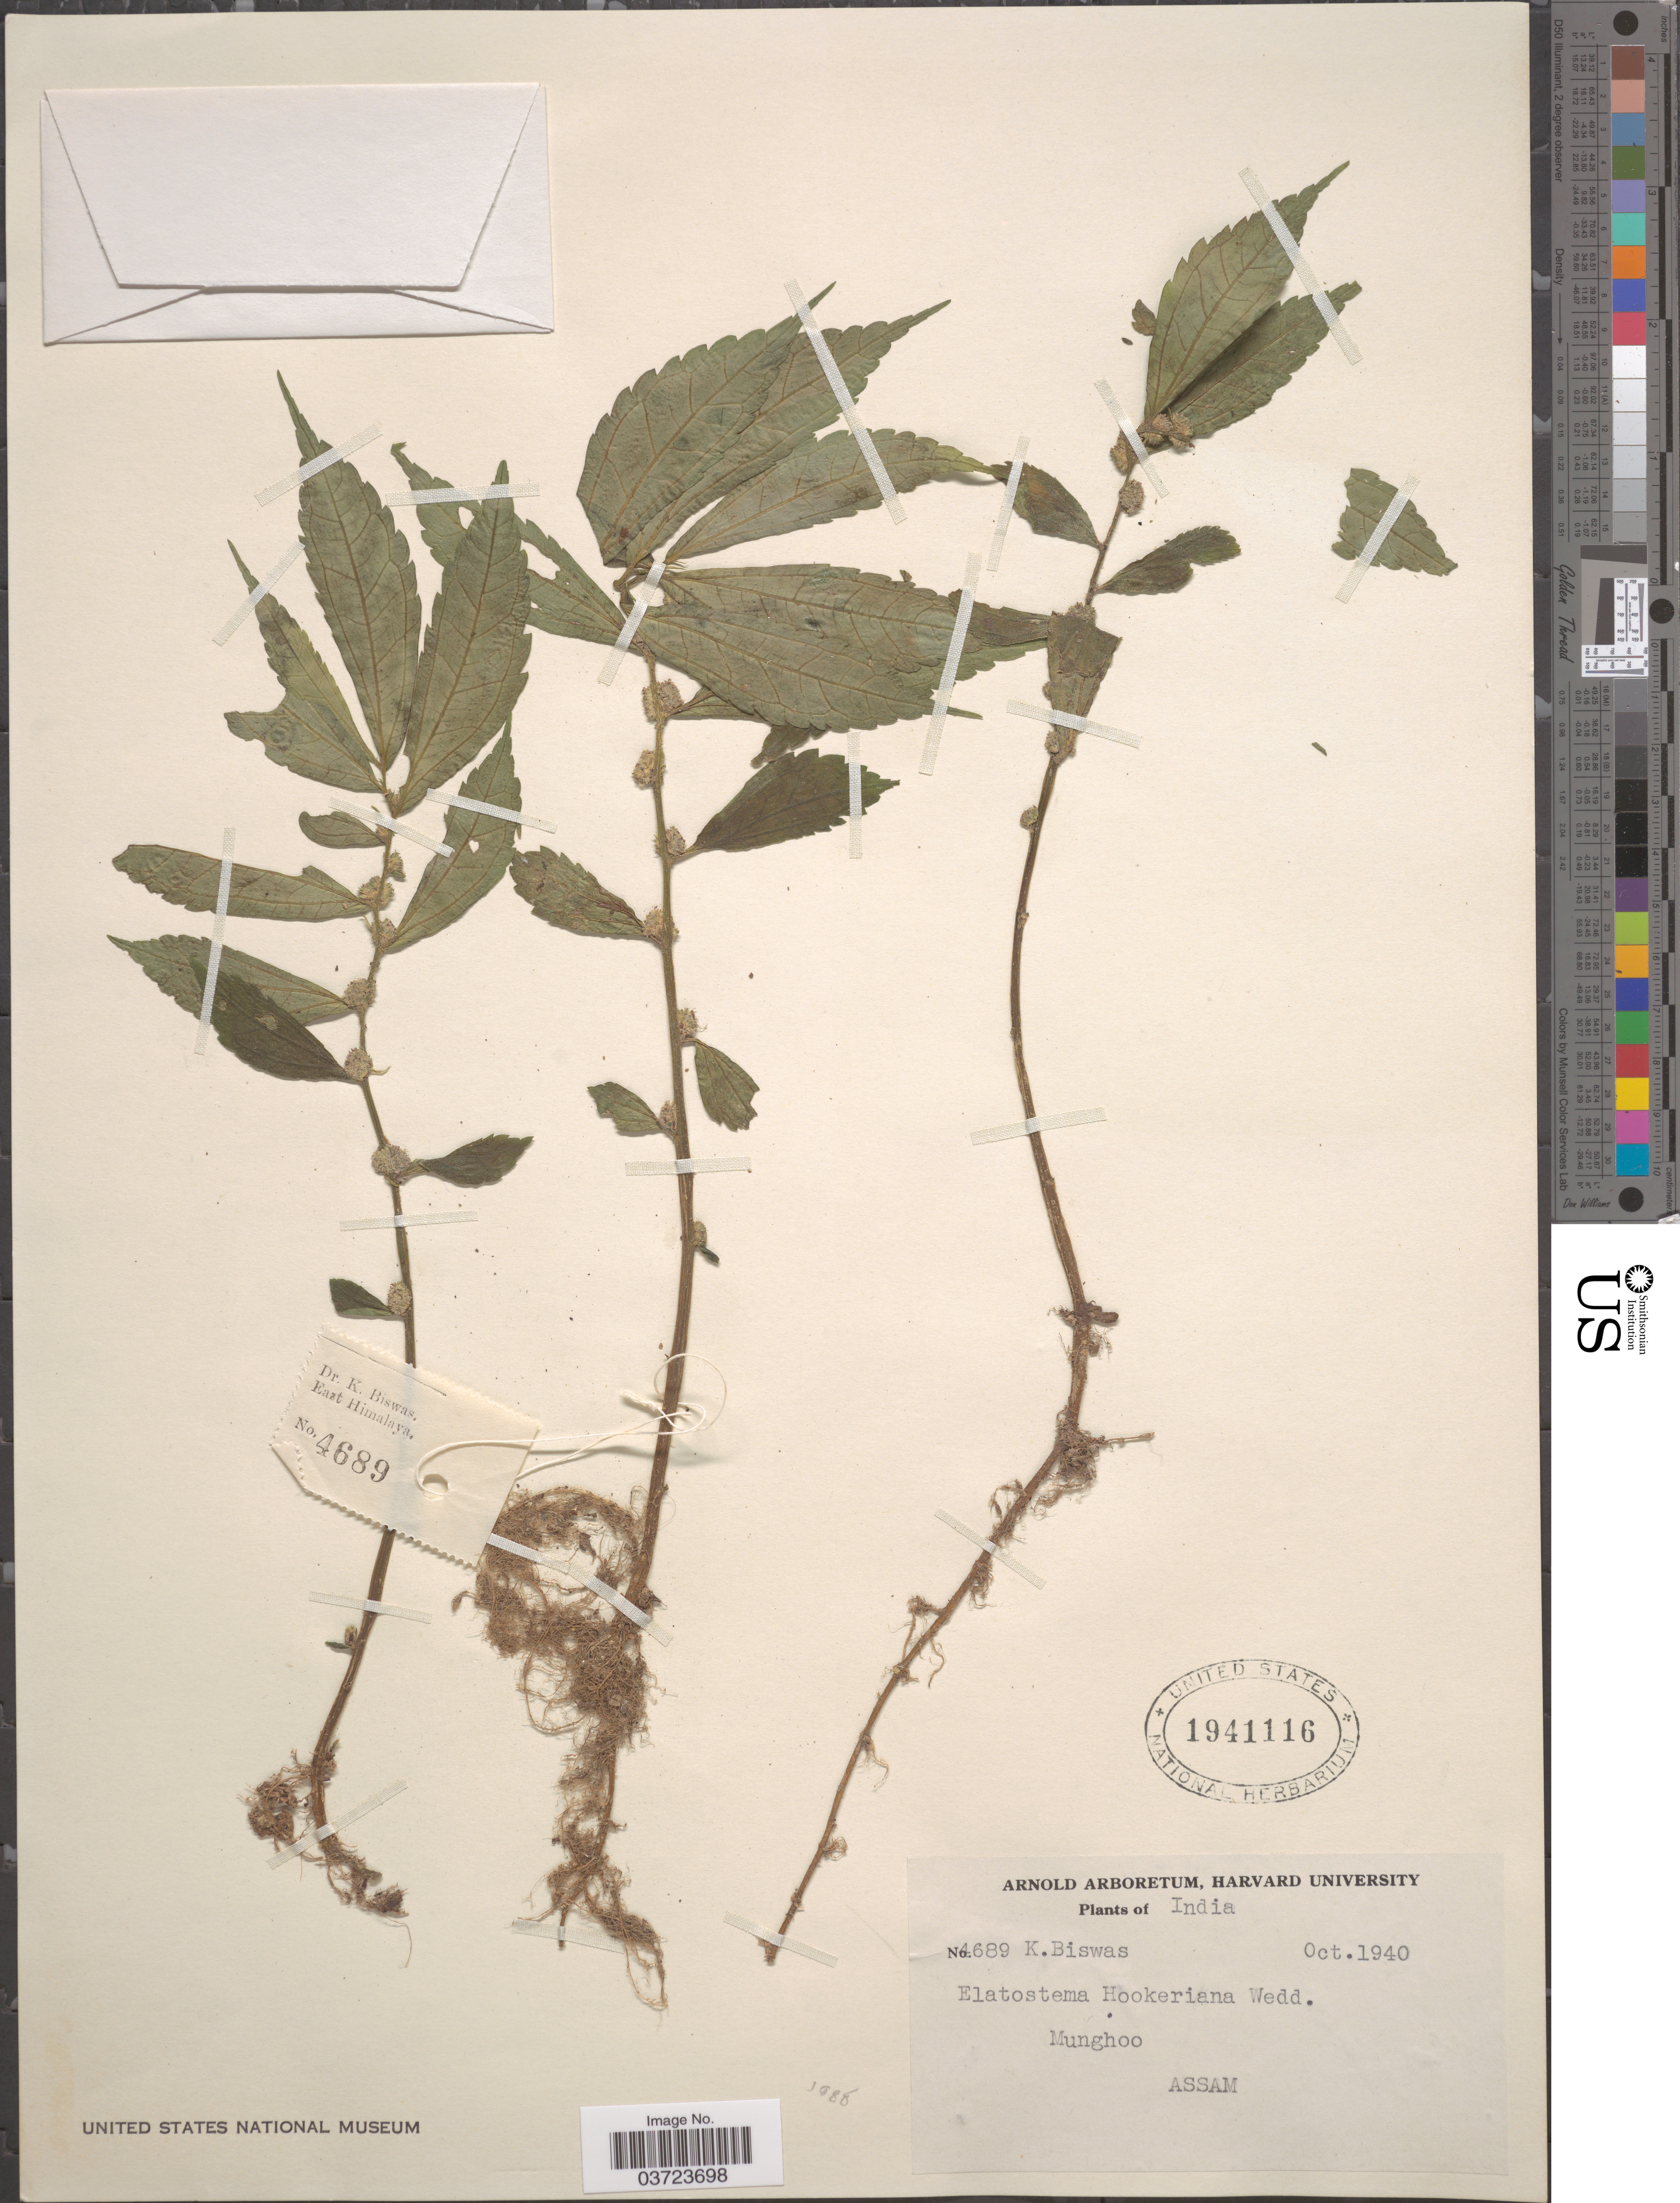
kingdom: Plantae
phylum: Tracheophyta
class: Magnoliopsida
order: Rosales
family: Urticaceae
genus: Elatostema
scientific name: Elatostema hookerianum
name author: Wedd.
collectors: K. Biswas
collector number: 4689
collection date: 1940-10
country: India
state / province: Assam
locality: Munghoo.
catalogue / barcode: US 1941116